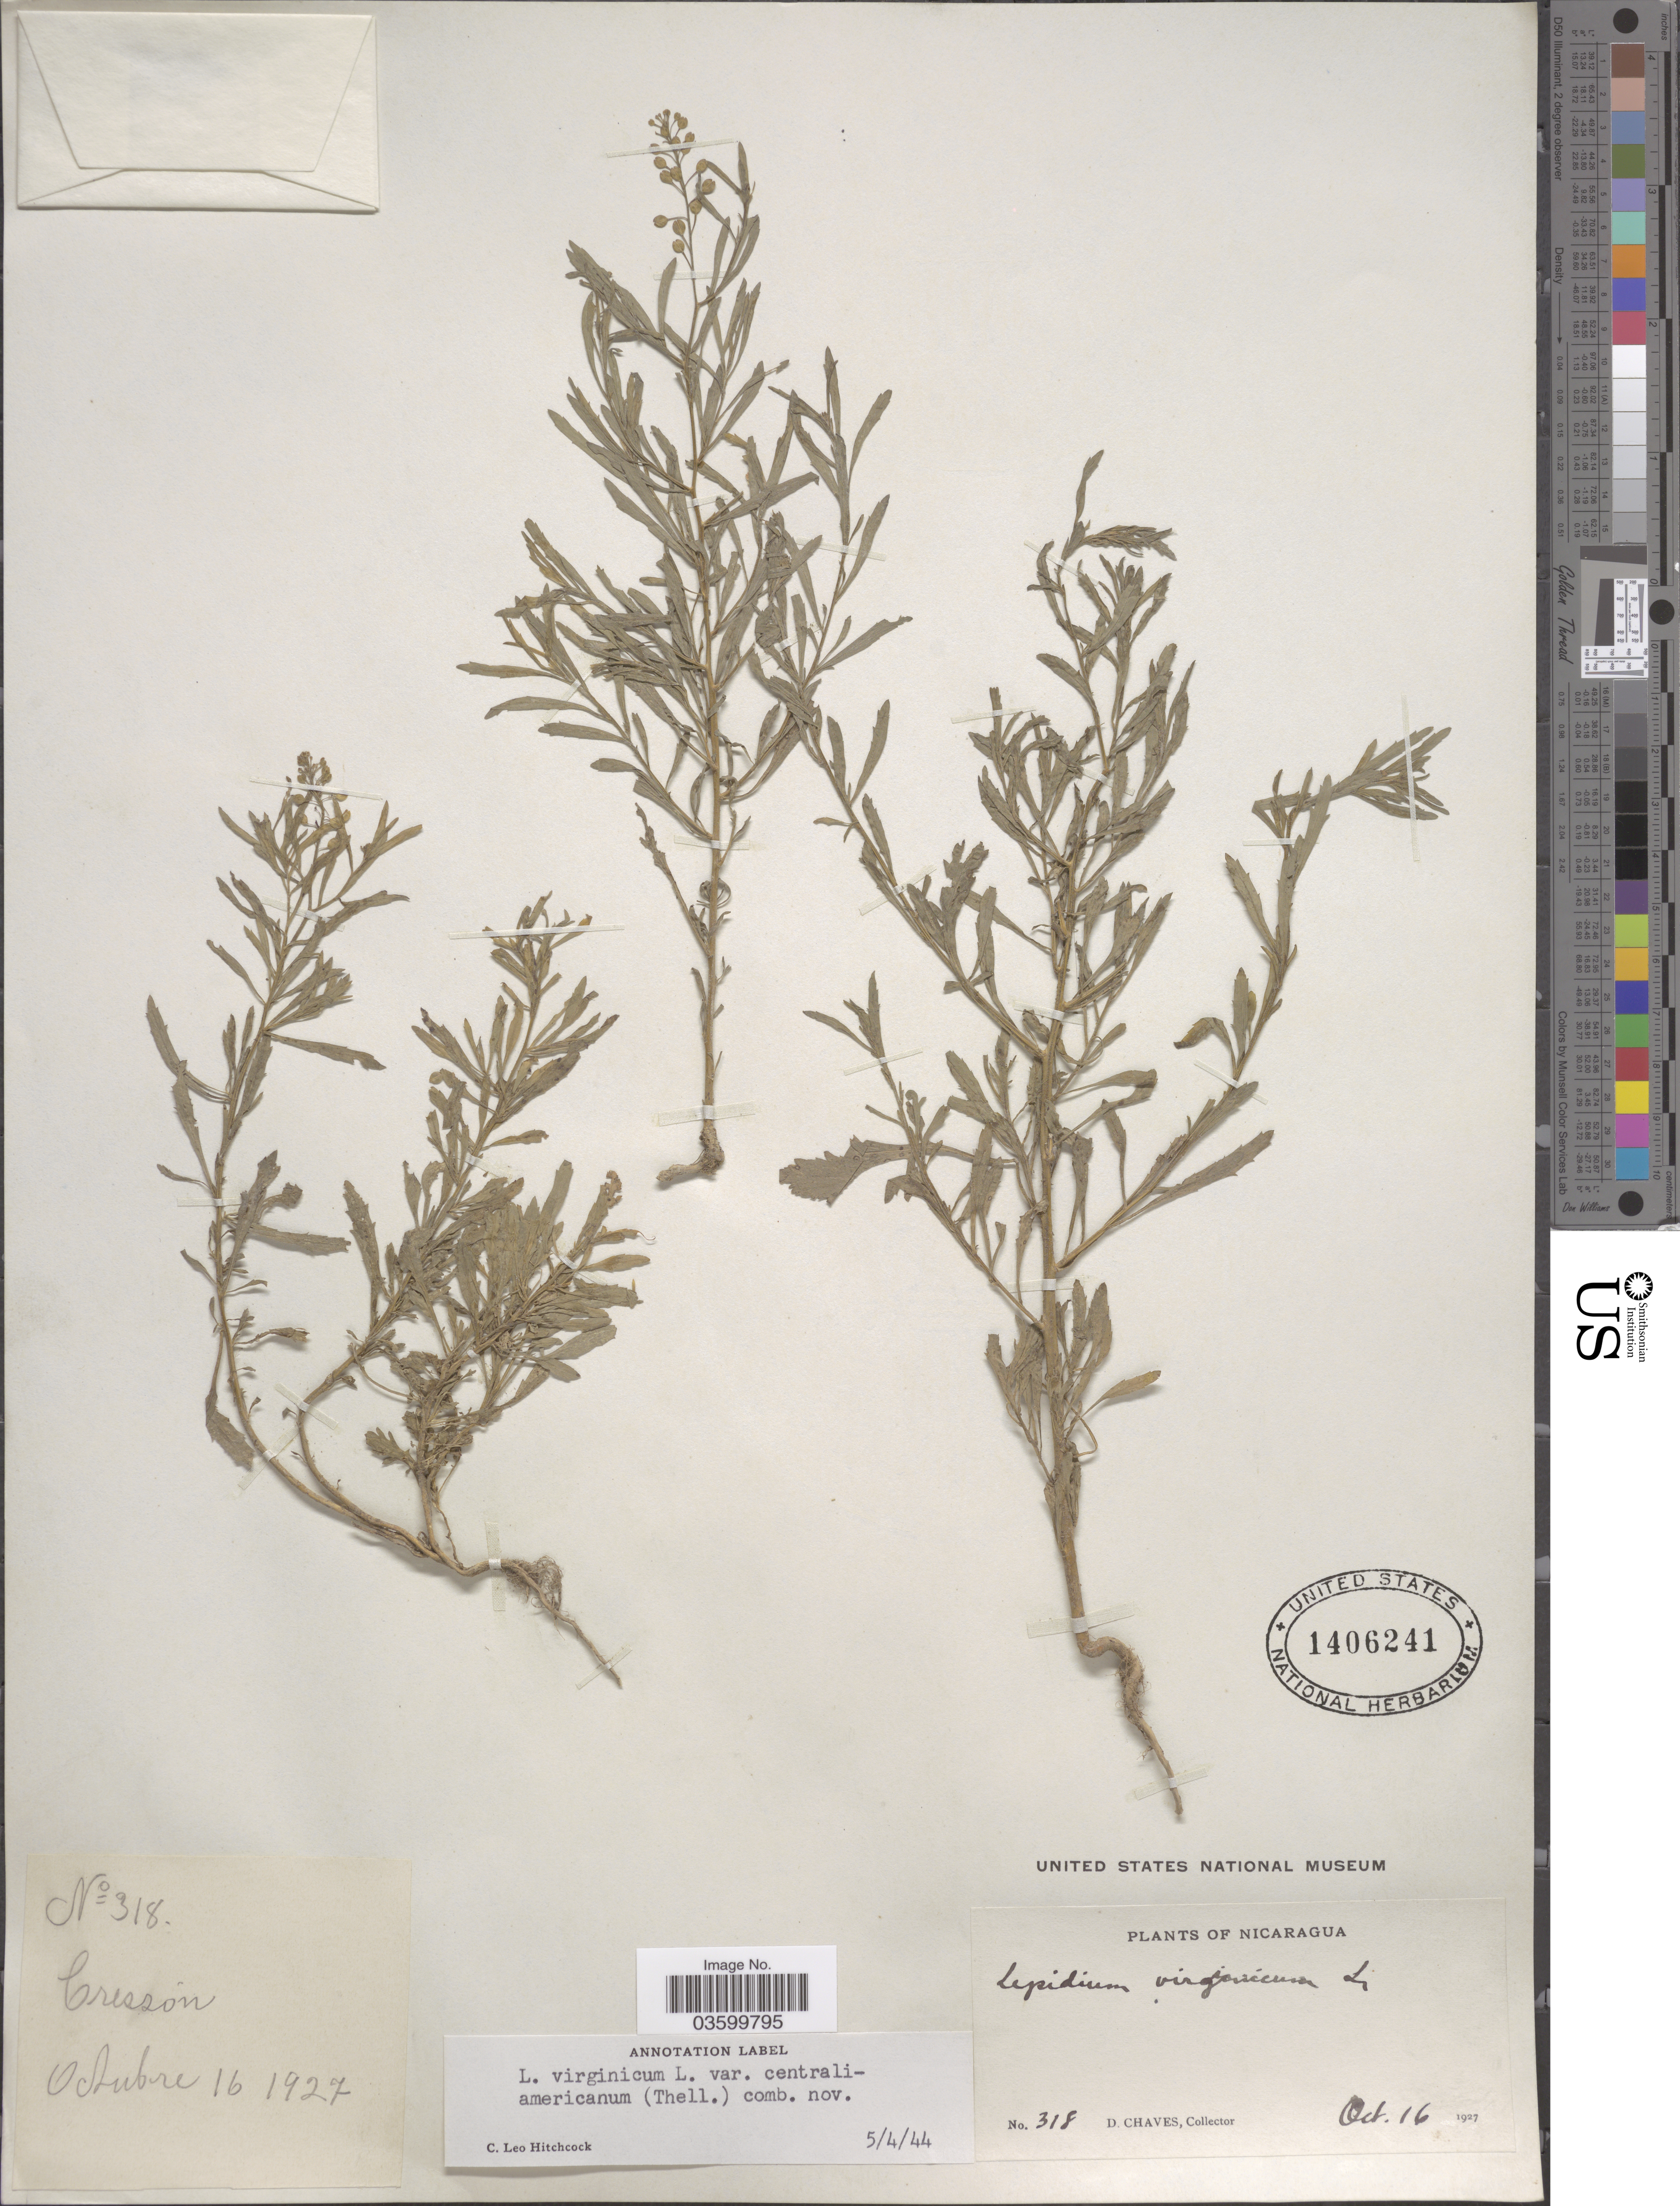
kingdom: Plantae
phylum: Tracheophyta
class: Magnoliopsida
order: Brassicales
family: Brassicaceae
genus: Lepidium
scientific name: Lepidium virginicum var. centrali-americanum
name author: (Thell.) C.L. Hitchc.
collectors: D. Chaves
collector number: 318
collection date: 1927-10-16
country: Nicaragua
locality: Cressón.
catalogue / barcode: US 1406241